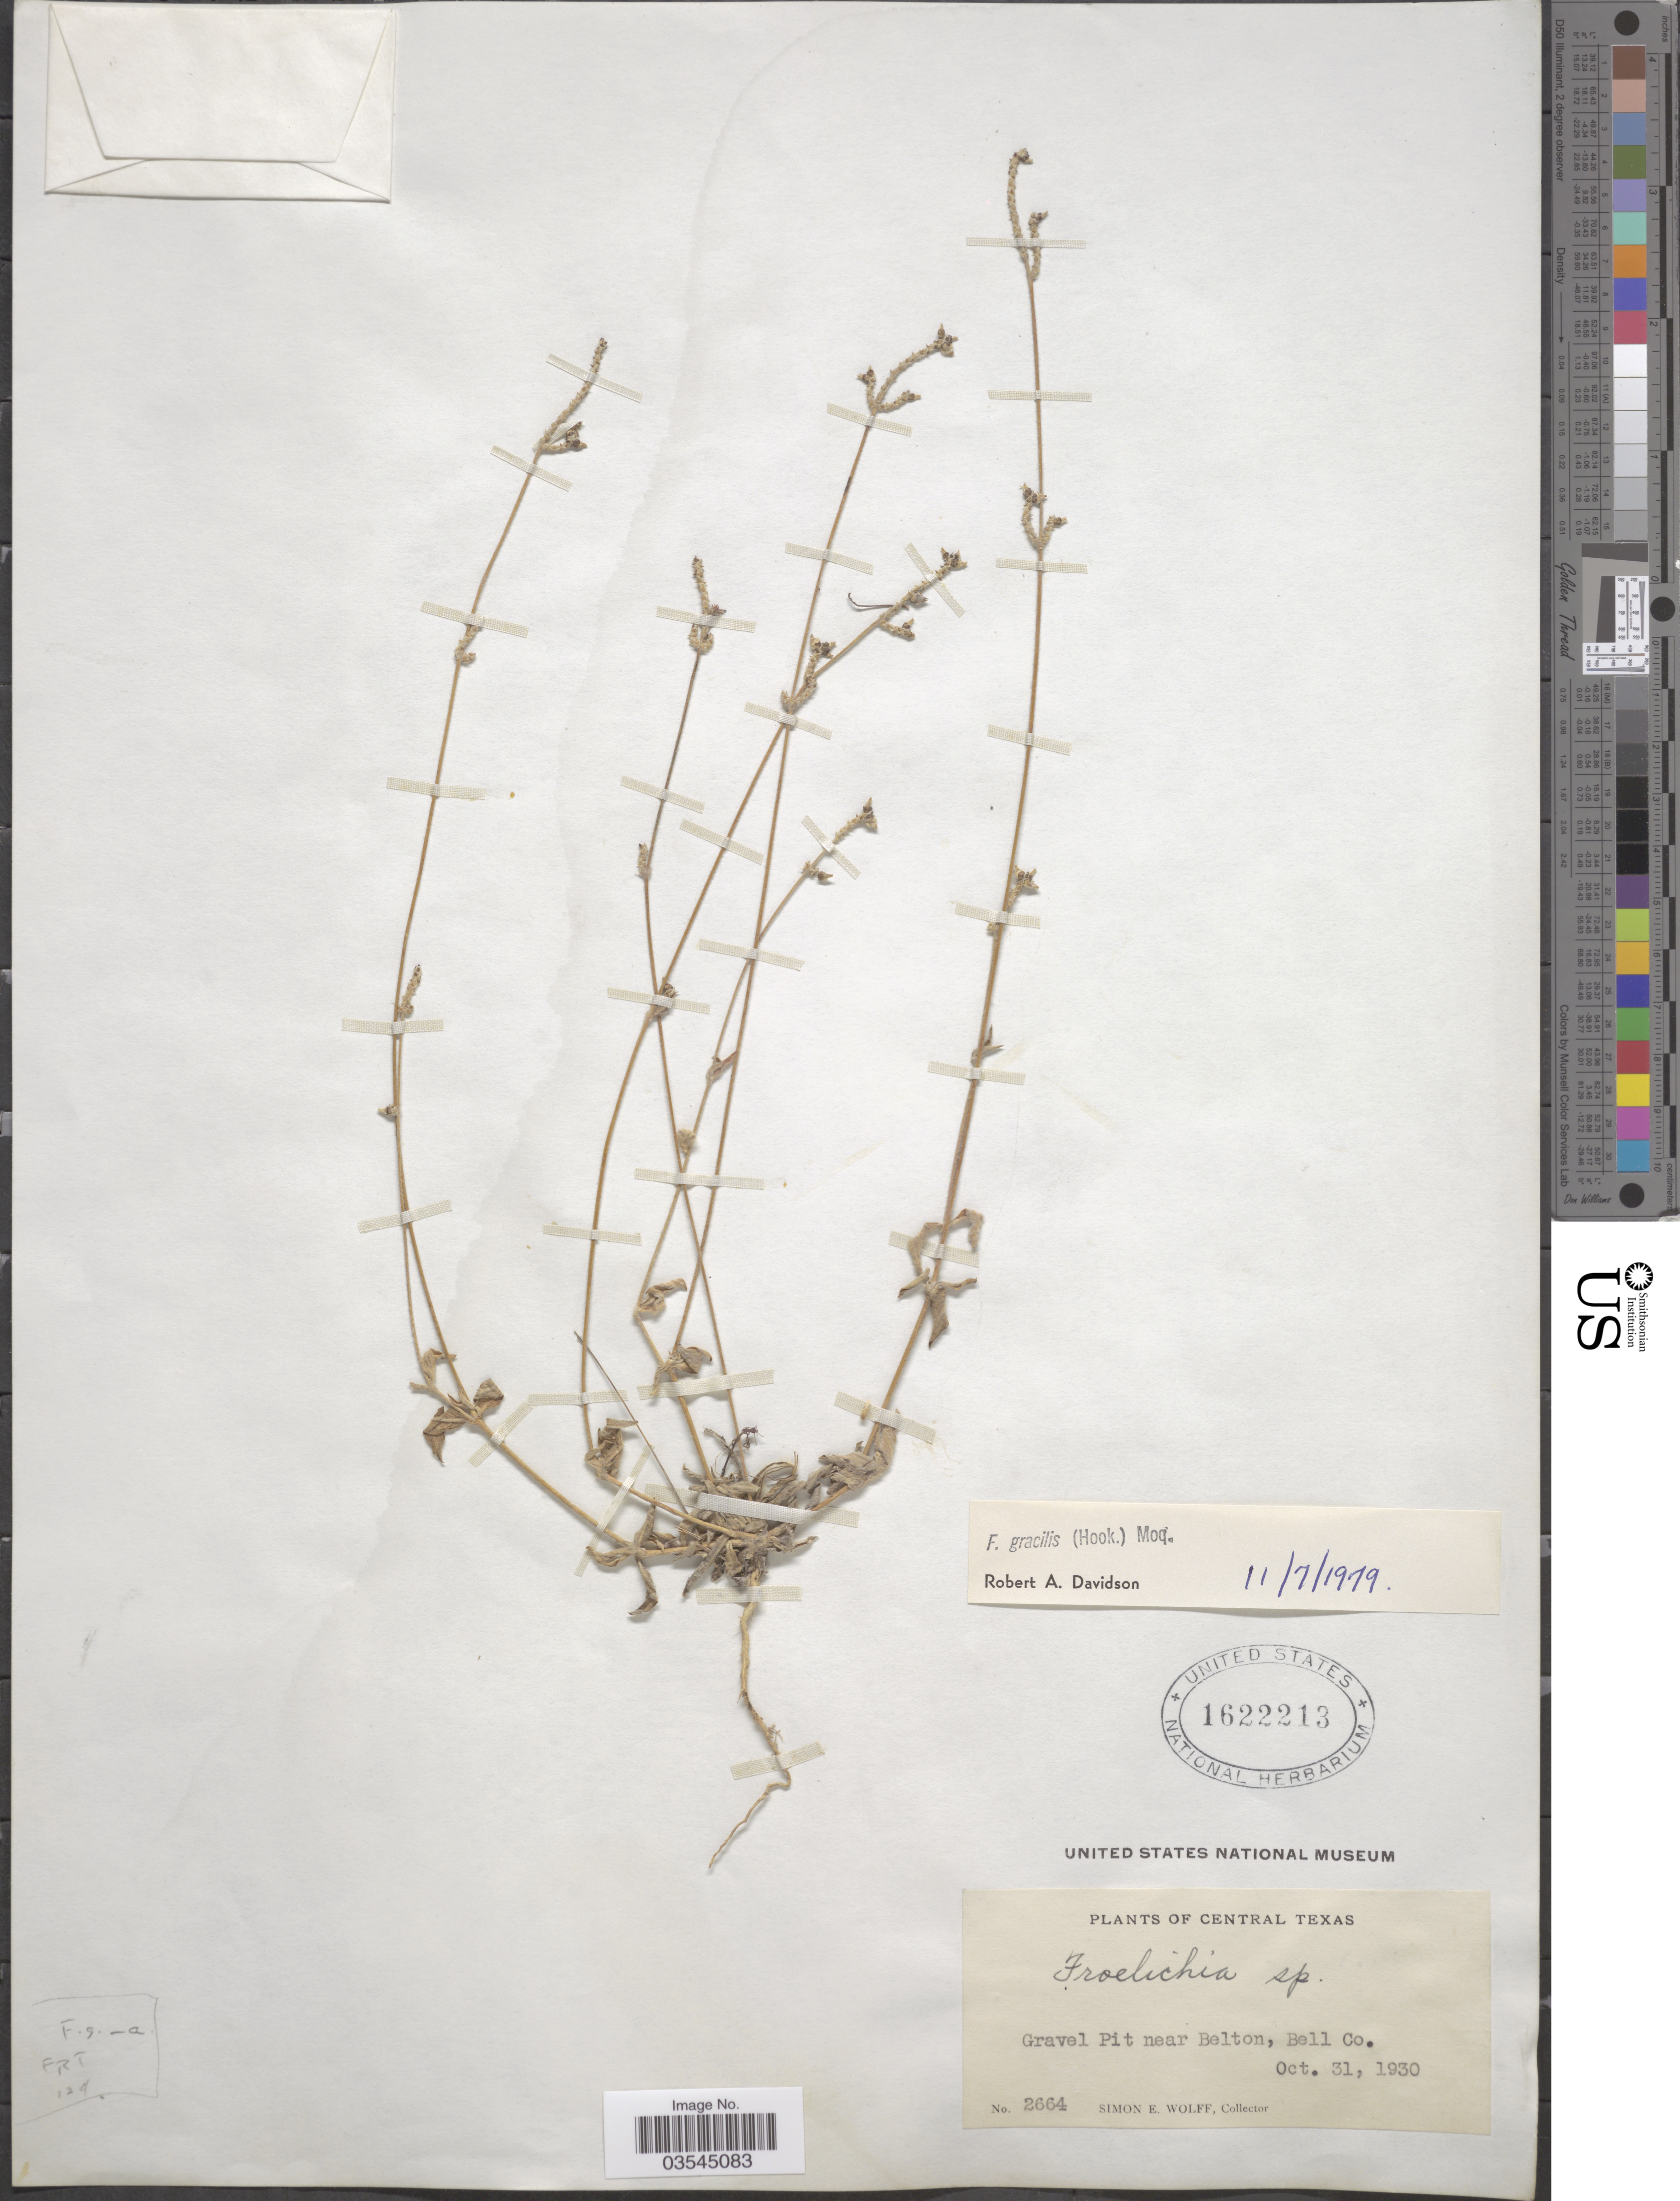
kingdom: Plantae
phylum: Tracheophyta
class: Magnoliopsida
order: Caryophyllales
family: Amaranthaceae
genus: Froelichia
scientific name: Froelichia gracilis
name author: (Hook.) Moq.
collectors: S. E. Wolff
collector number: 2664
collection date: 1930-10-31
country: United States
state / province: Texas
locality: Central Texas. Gravel Pit near Belton, Bell Co.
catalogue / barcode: US 1622213